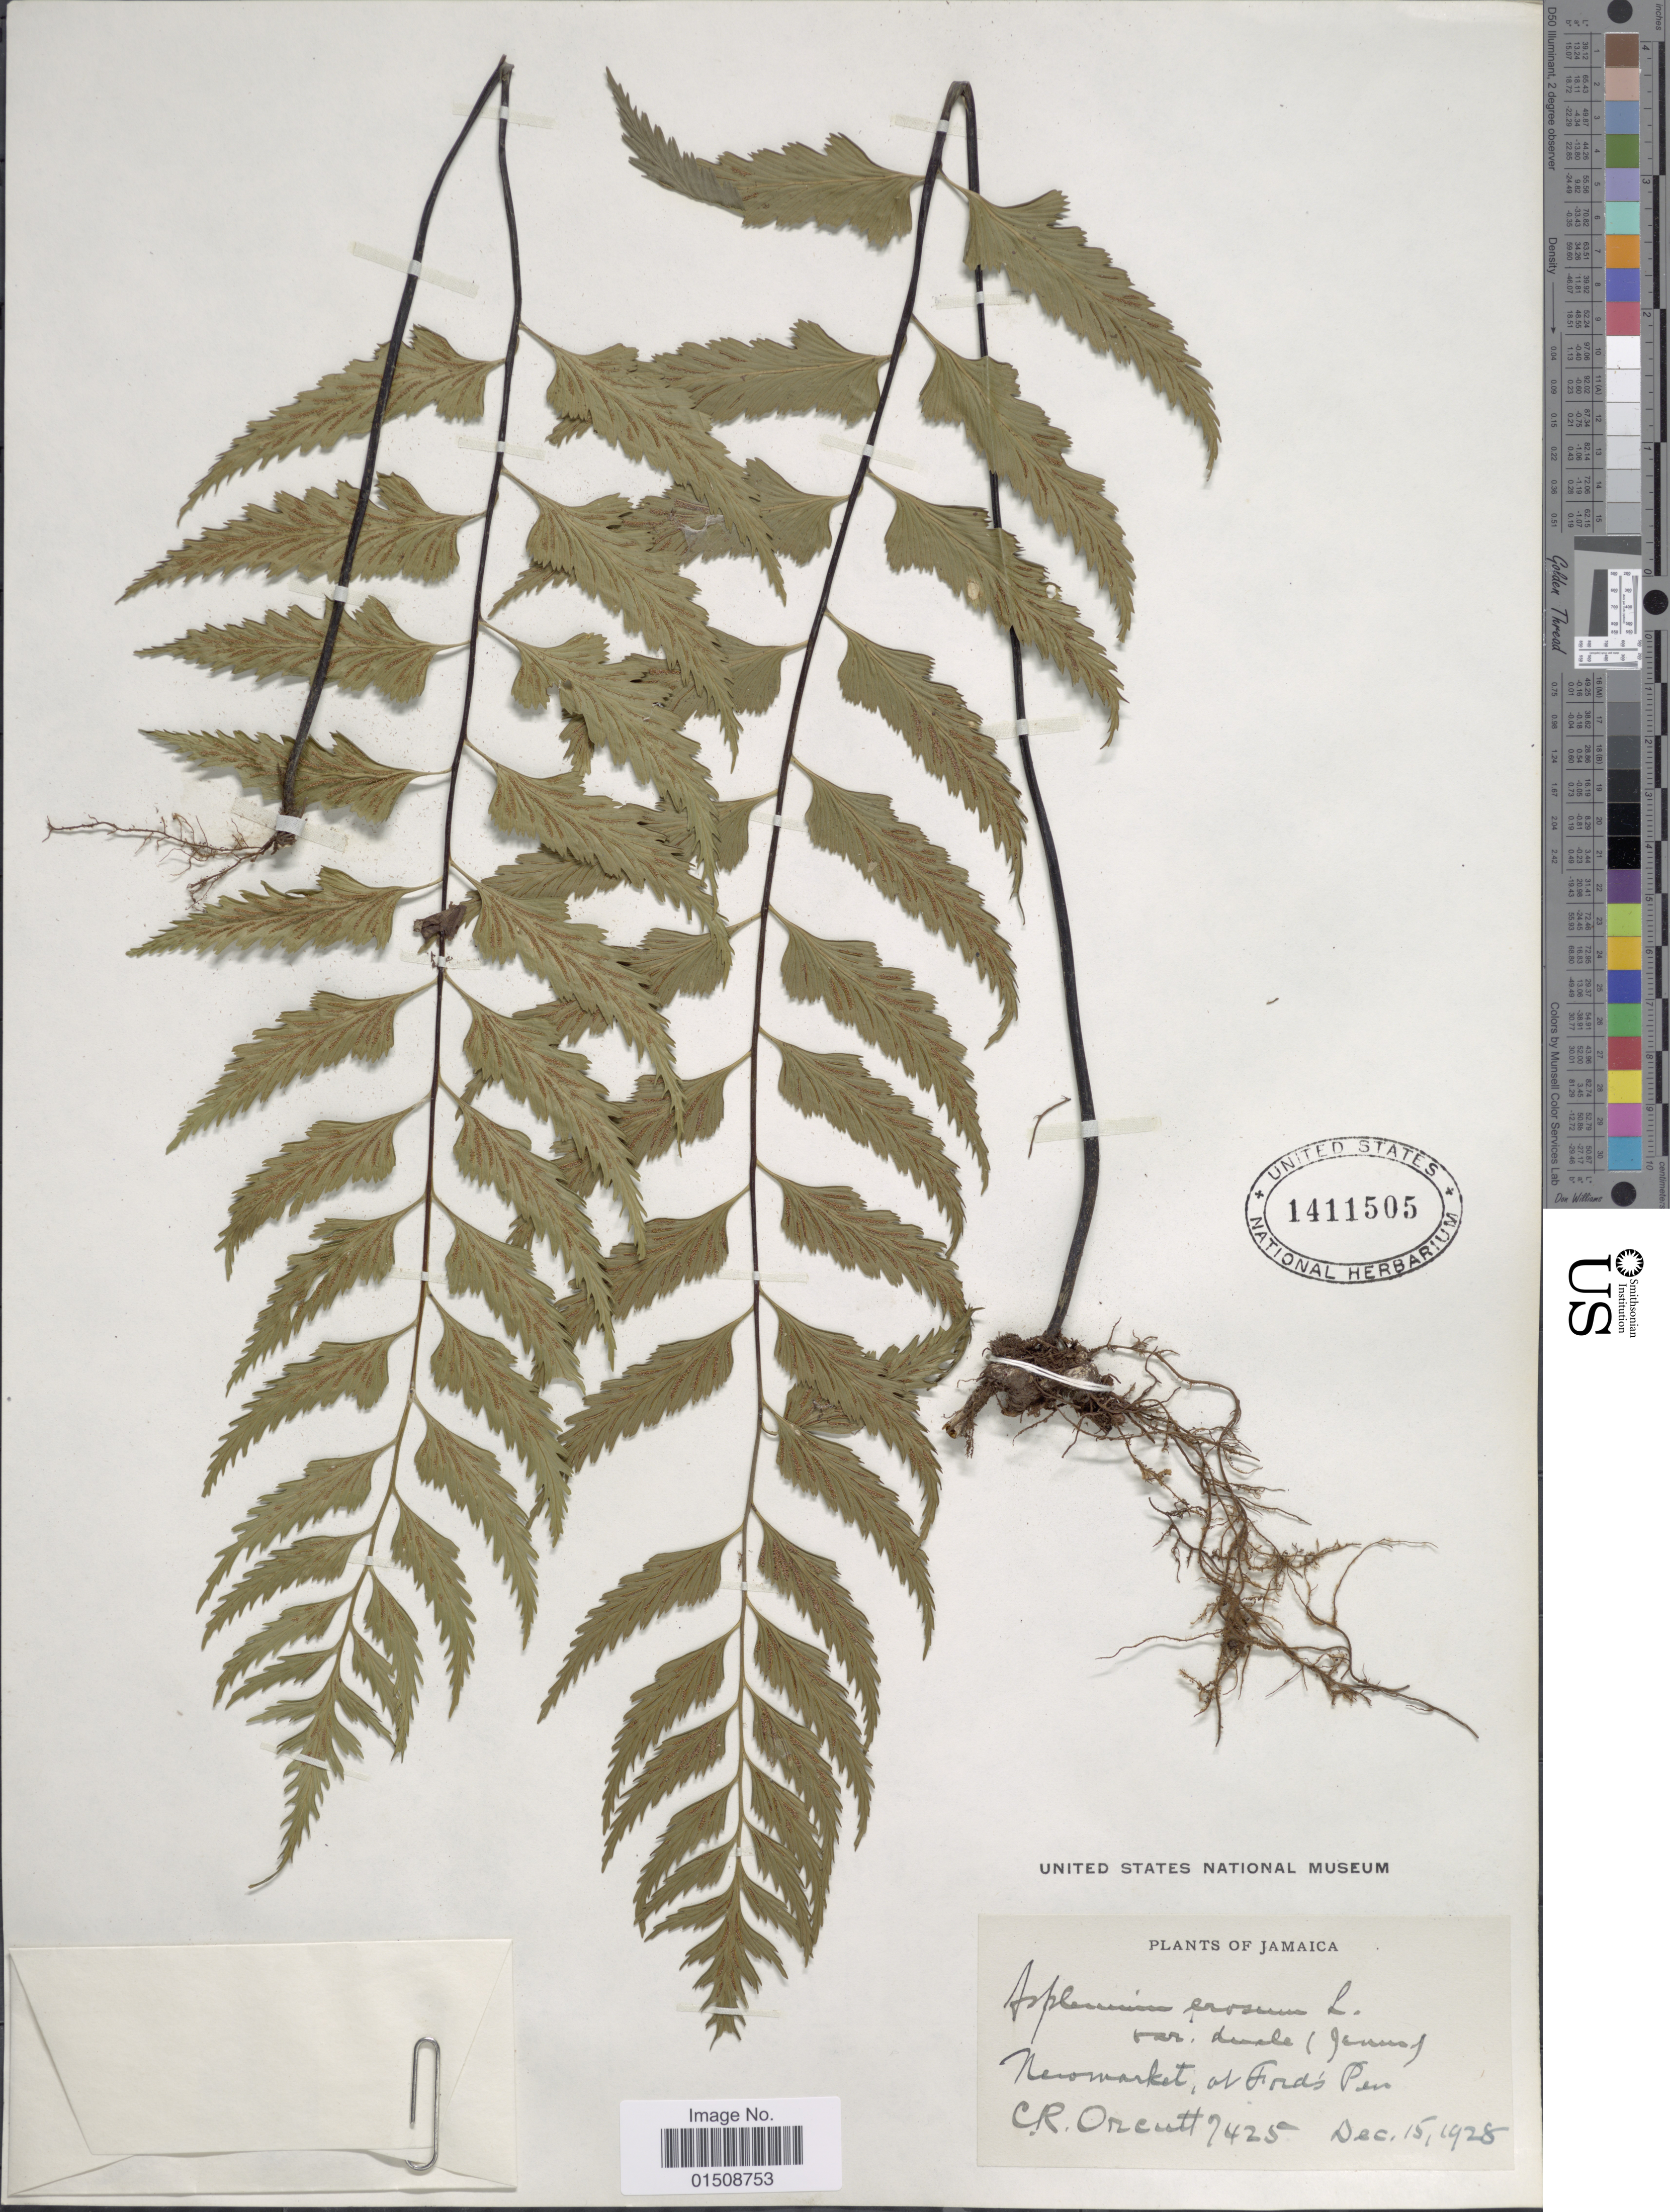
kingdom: Plantae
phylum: Tracheophyta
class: Polypodiopsida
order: Polypodiales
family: Aspleniaceae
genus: Asplenium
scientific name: Asplenium duale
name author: Jenman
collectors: C. R. Orcutt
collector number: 7425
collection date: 1928-12-15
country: Jamaica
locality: New Market, at Ford's Pen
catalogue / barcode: US 1411505